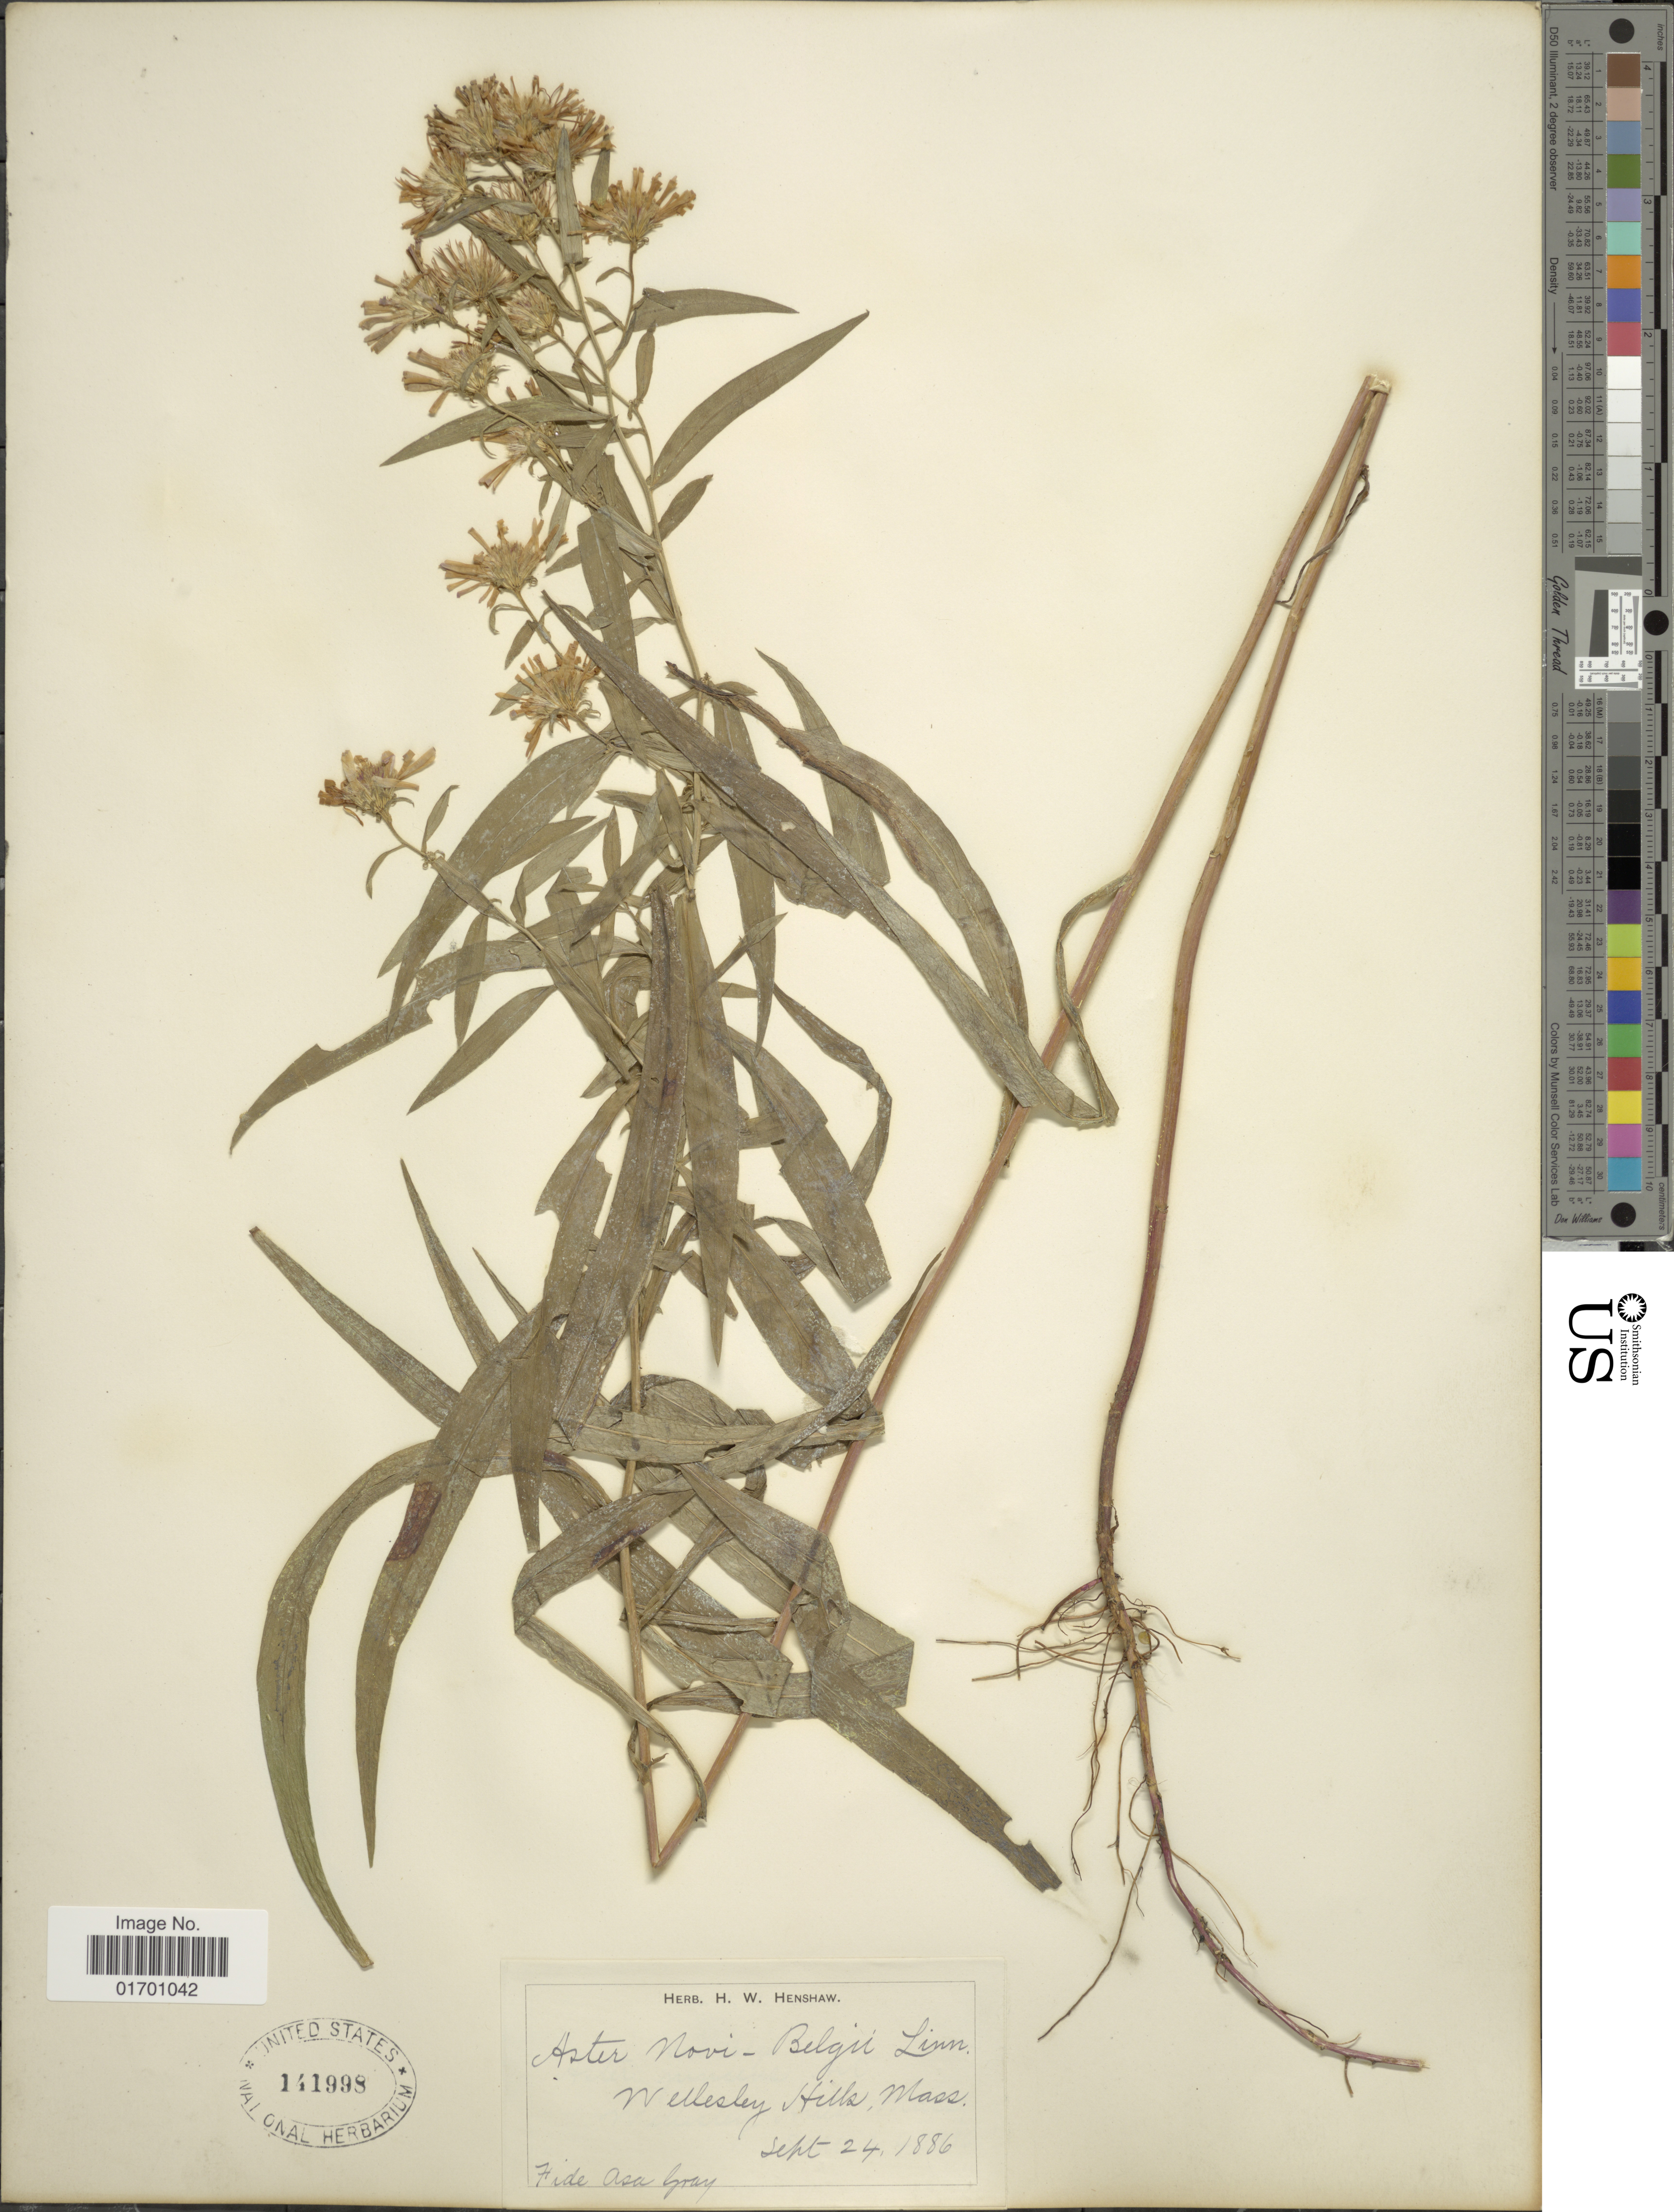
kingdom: Plantae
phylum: Tracheophyta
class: Magnoliopsida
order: Asterales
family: Asteraceae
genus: Symphyotrichum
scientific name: Symphyotrichum novi-belgii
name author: (L.) G.L. Nesom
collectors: A. Gray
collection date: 1886-09-24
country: United States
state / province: Massachusetts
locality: Wellesley Hills, Mass.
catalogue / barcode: US 141998